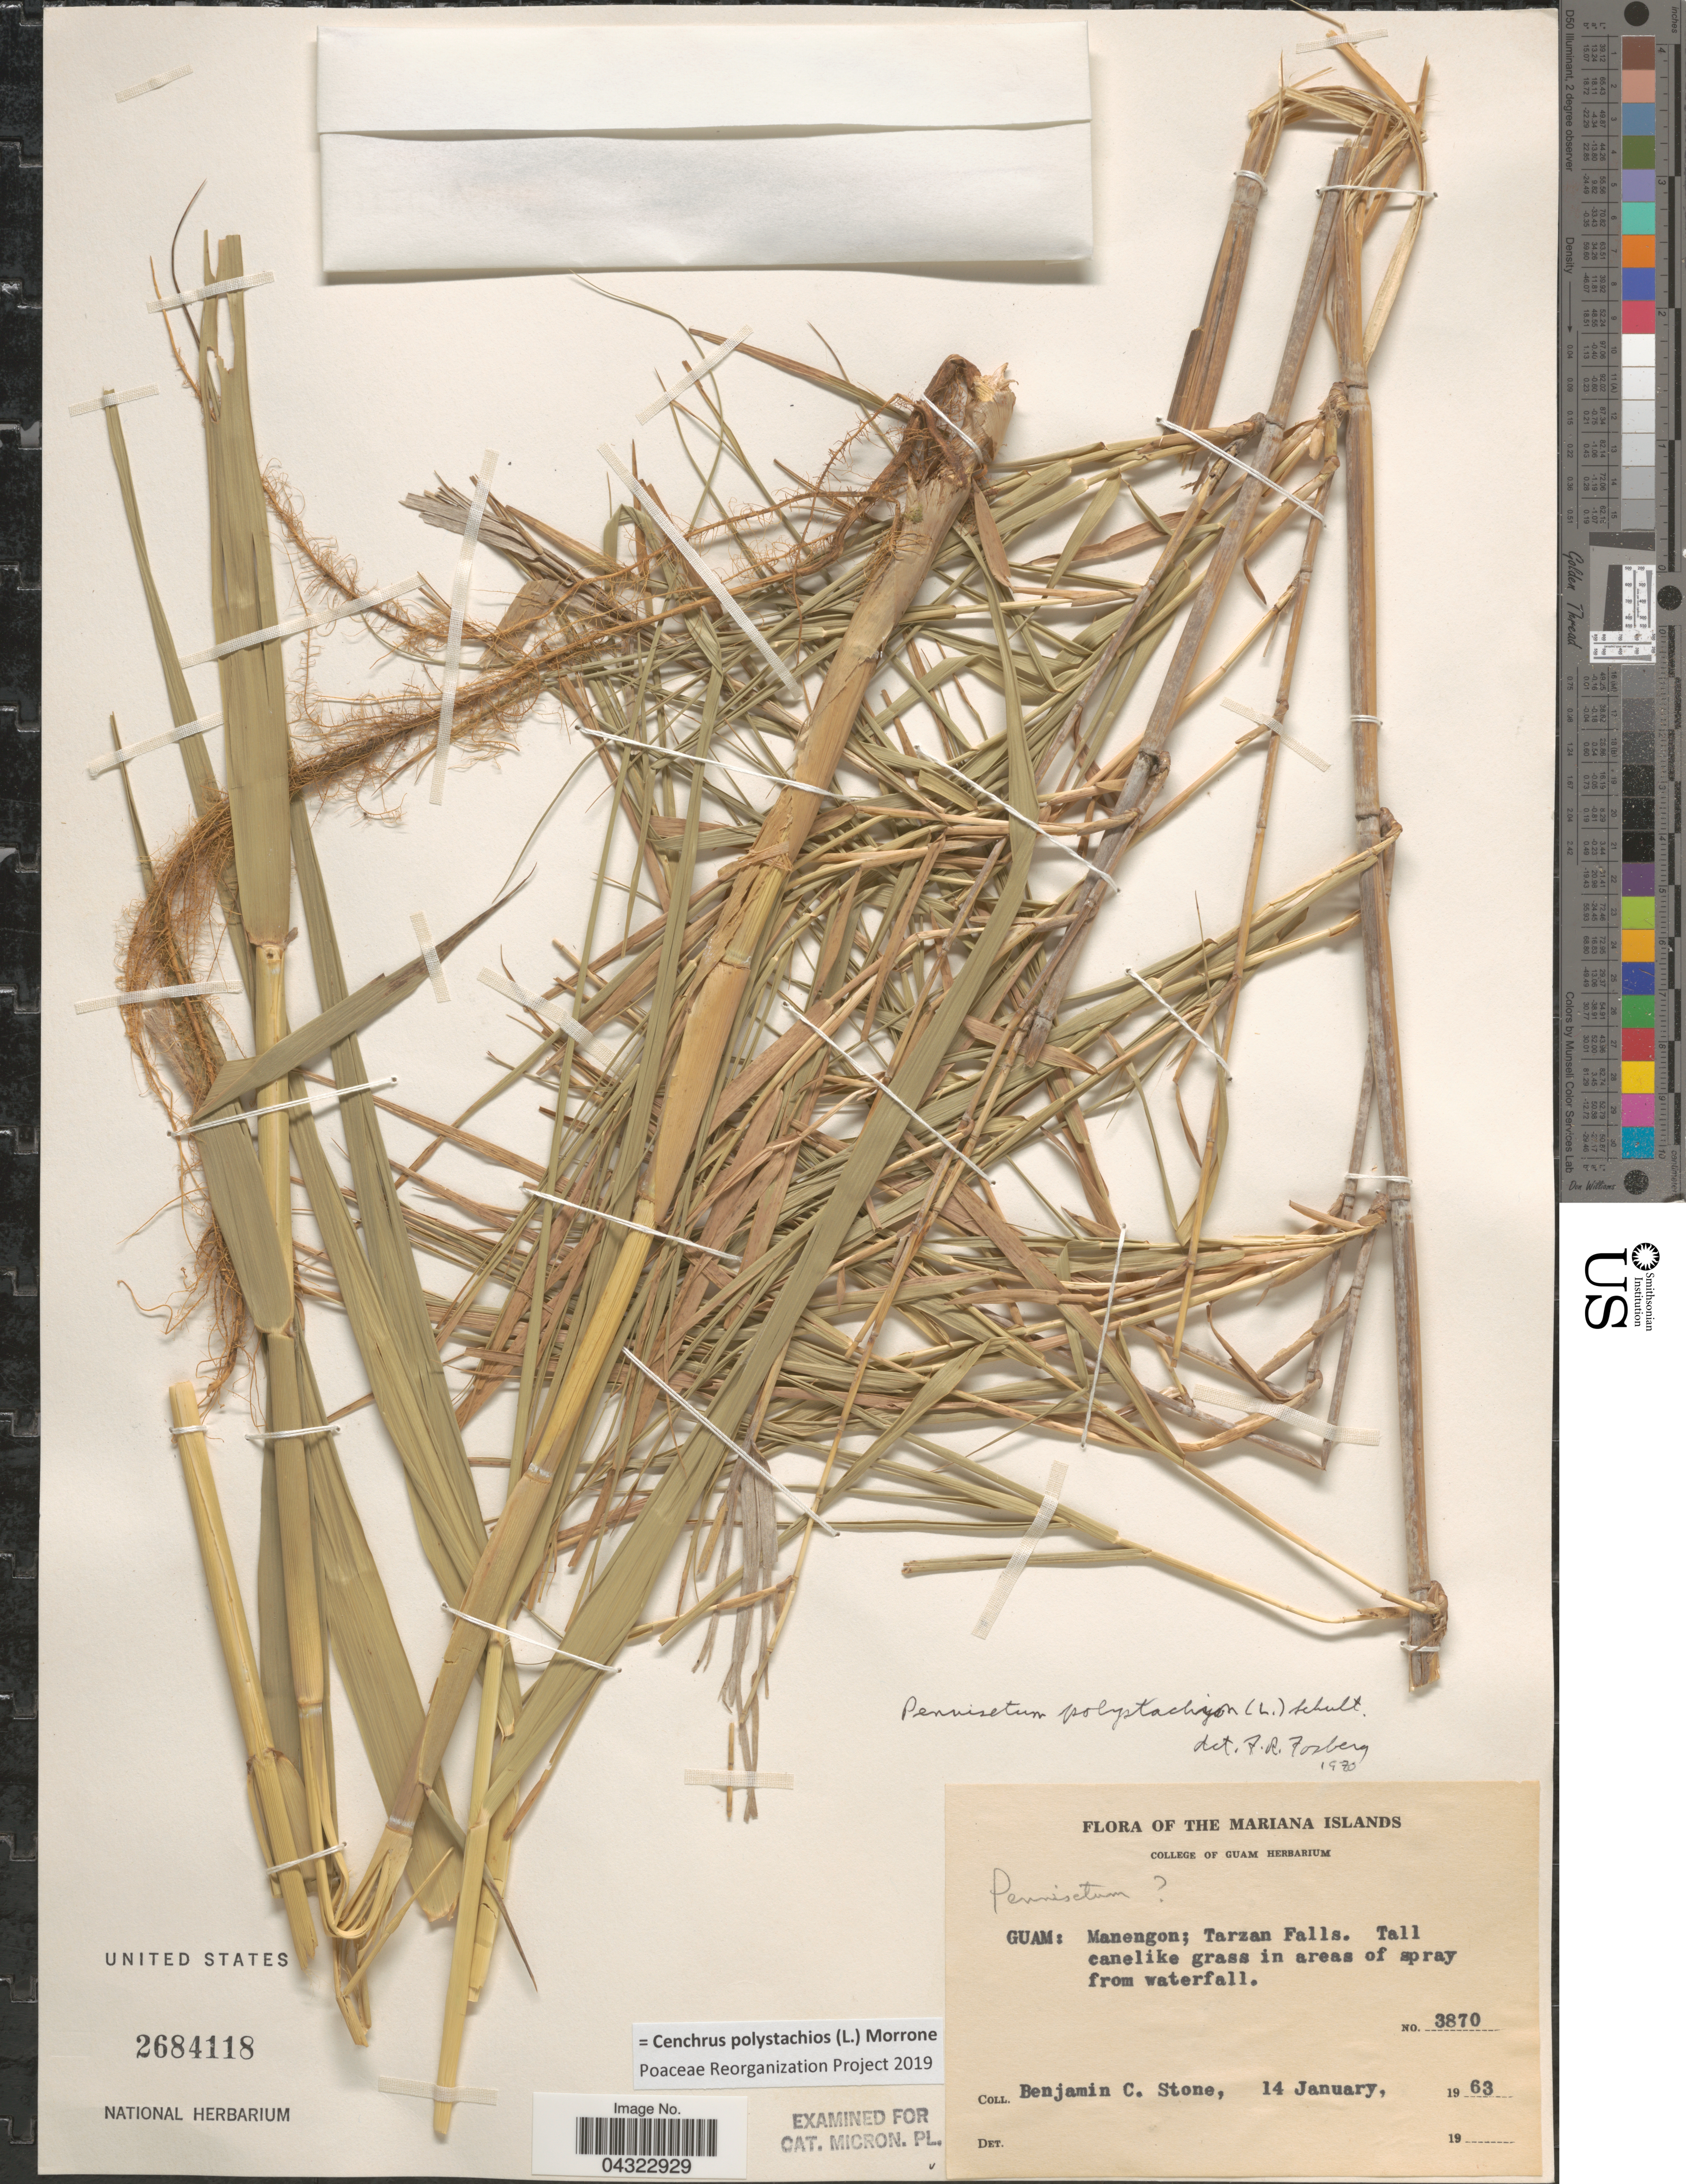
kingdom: Plantae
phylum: Tracheophyta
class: Liliopsida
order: Poales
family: Poaceae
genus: Cenchrus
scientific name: Cenchrus polystachios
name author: (L.) Morrone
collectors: B. C. Stone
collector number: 3870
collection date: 1963-01-14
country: Guam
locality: The Mariana Islands. Guam: Manengon; Tarzan Falls. Tall canelike grass in areas of spray from waterfall.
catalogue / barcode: US 2684118